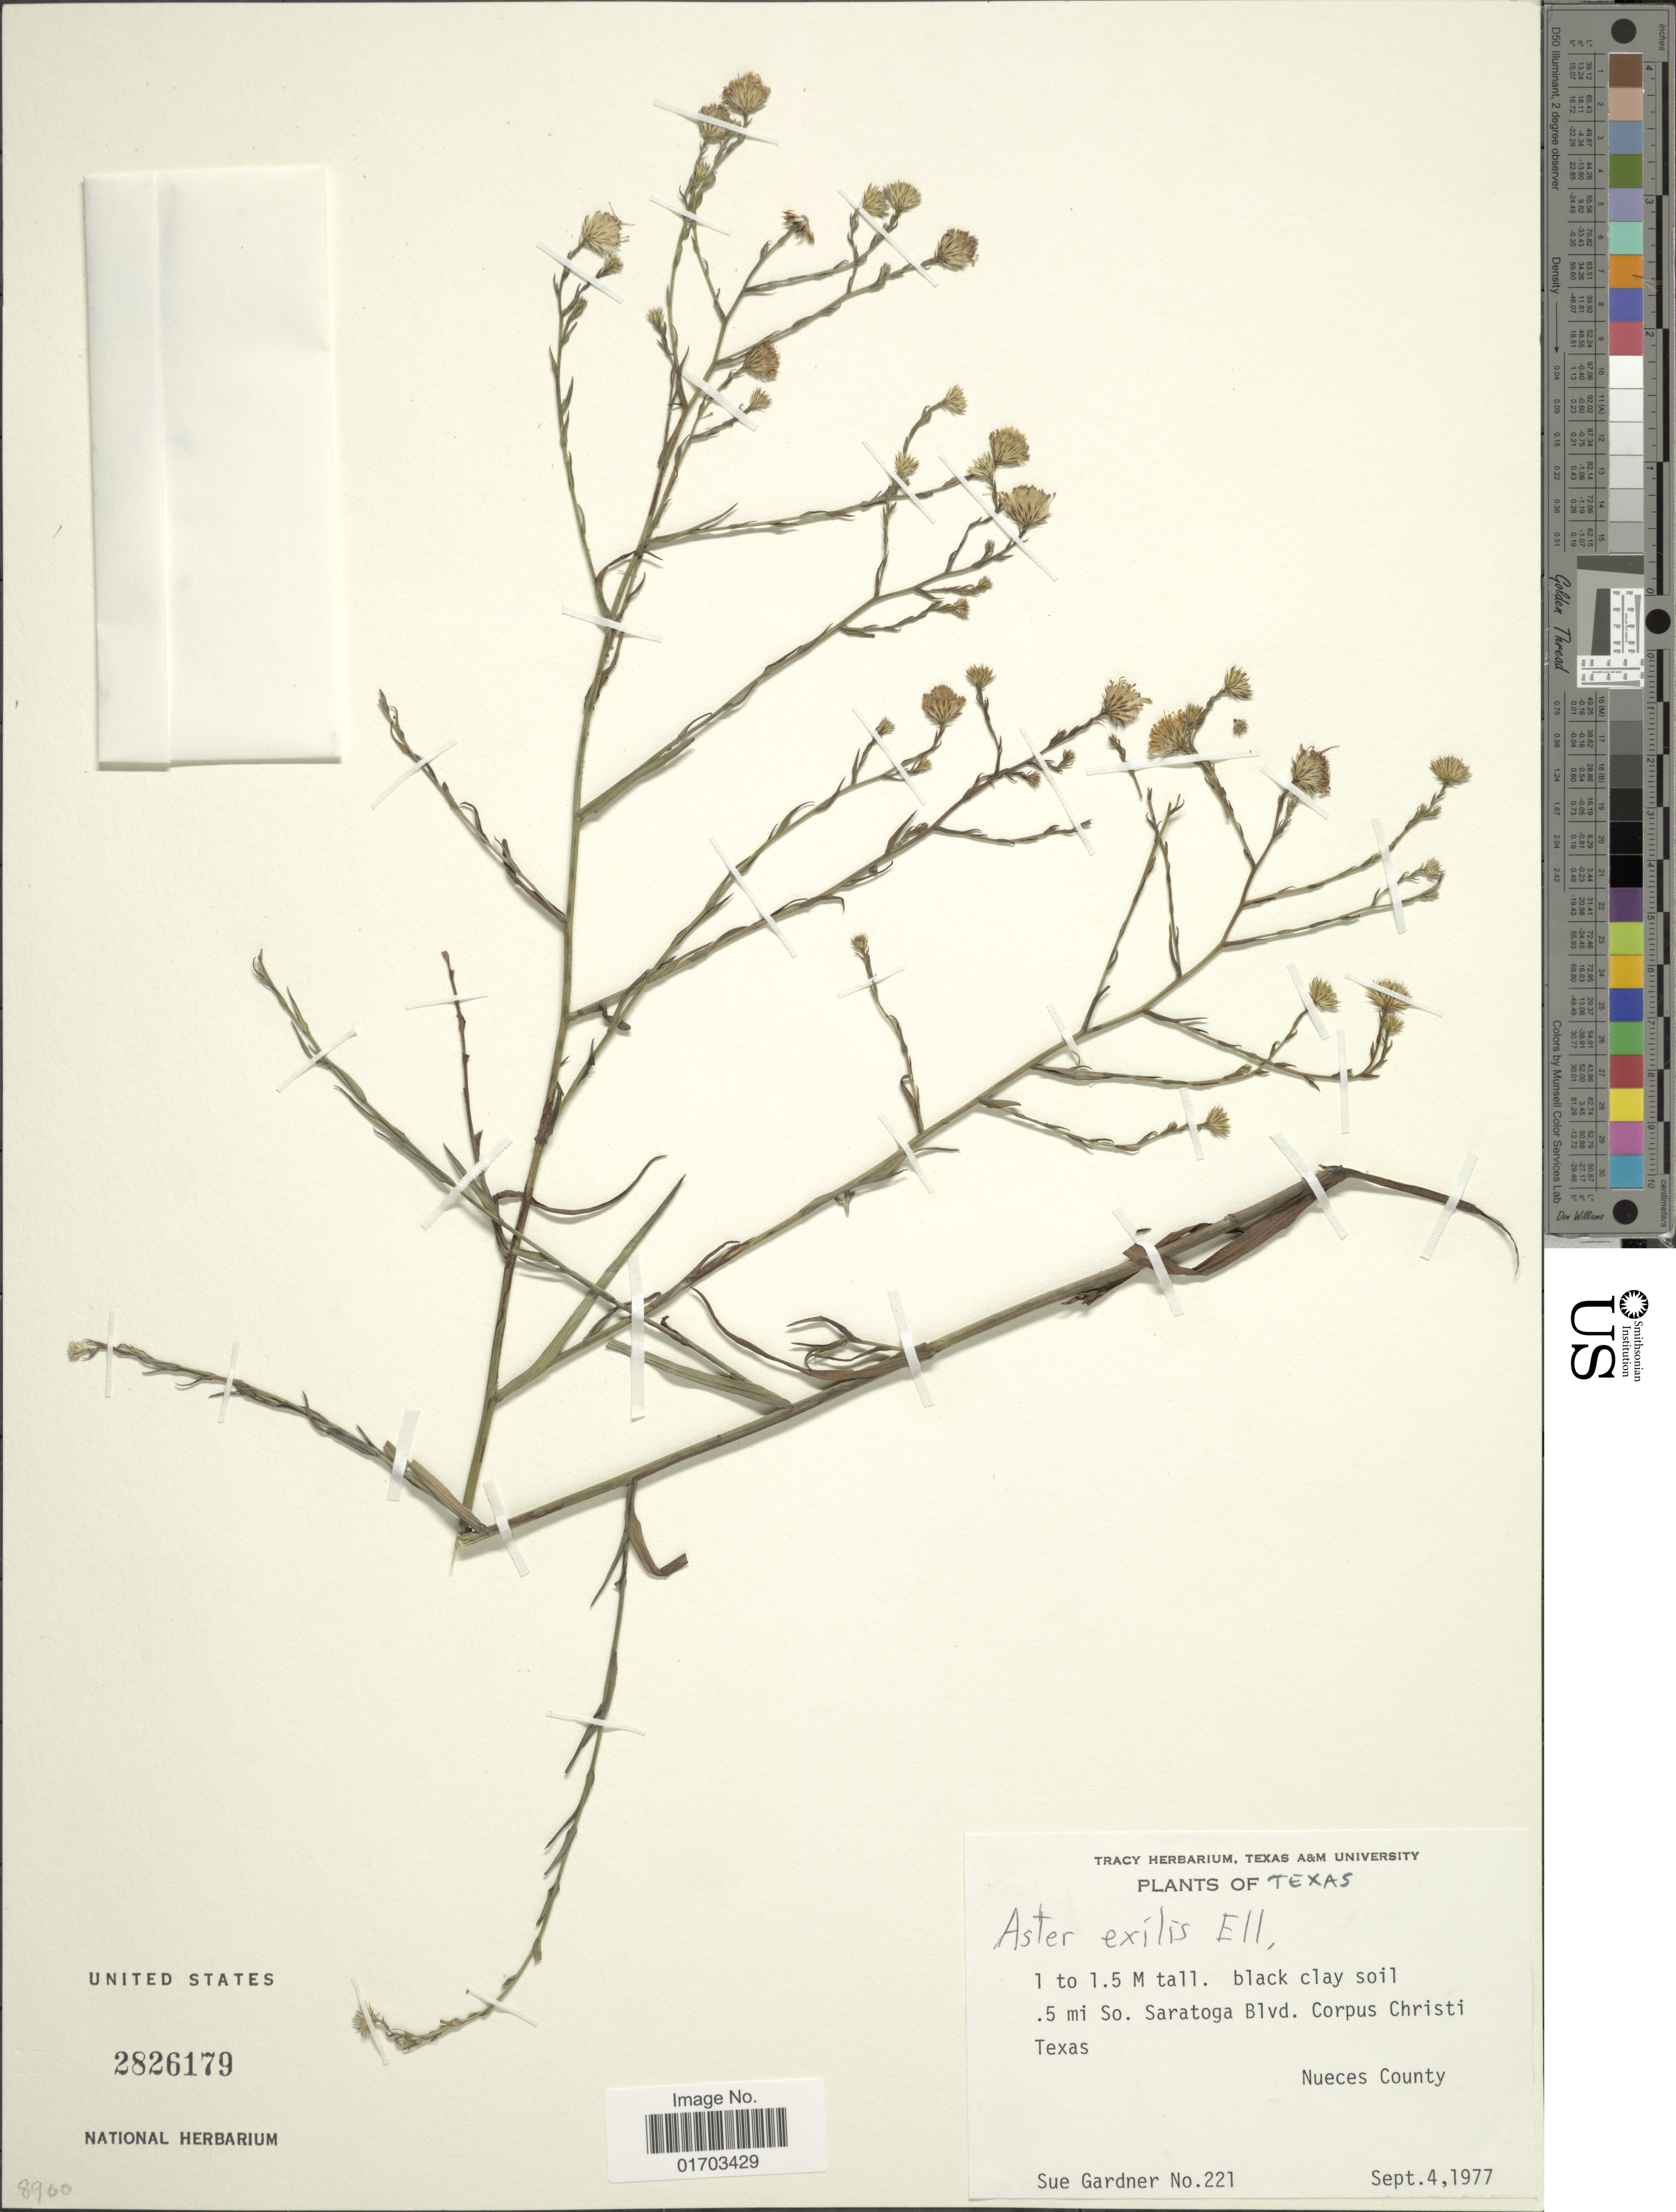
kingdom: Plantae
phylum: Tracheophyta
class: Magnoliopsida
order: Asterales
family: Asteraceae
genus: Symphyotrichum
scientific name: Symphyotrichum subulatum var. ligulatum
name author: (Shinners) S.D. Sundb.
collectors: S. Gardner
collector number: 221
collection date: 1977-09-04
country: United States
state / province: Texas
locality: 5 mi So. Saratoga Blvd. Corpus Christi, Nueces County.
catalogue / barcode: US 2826179